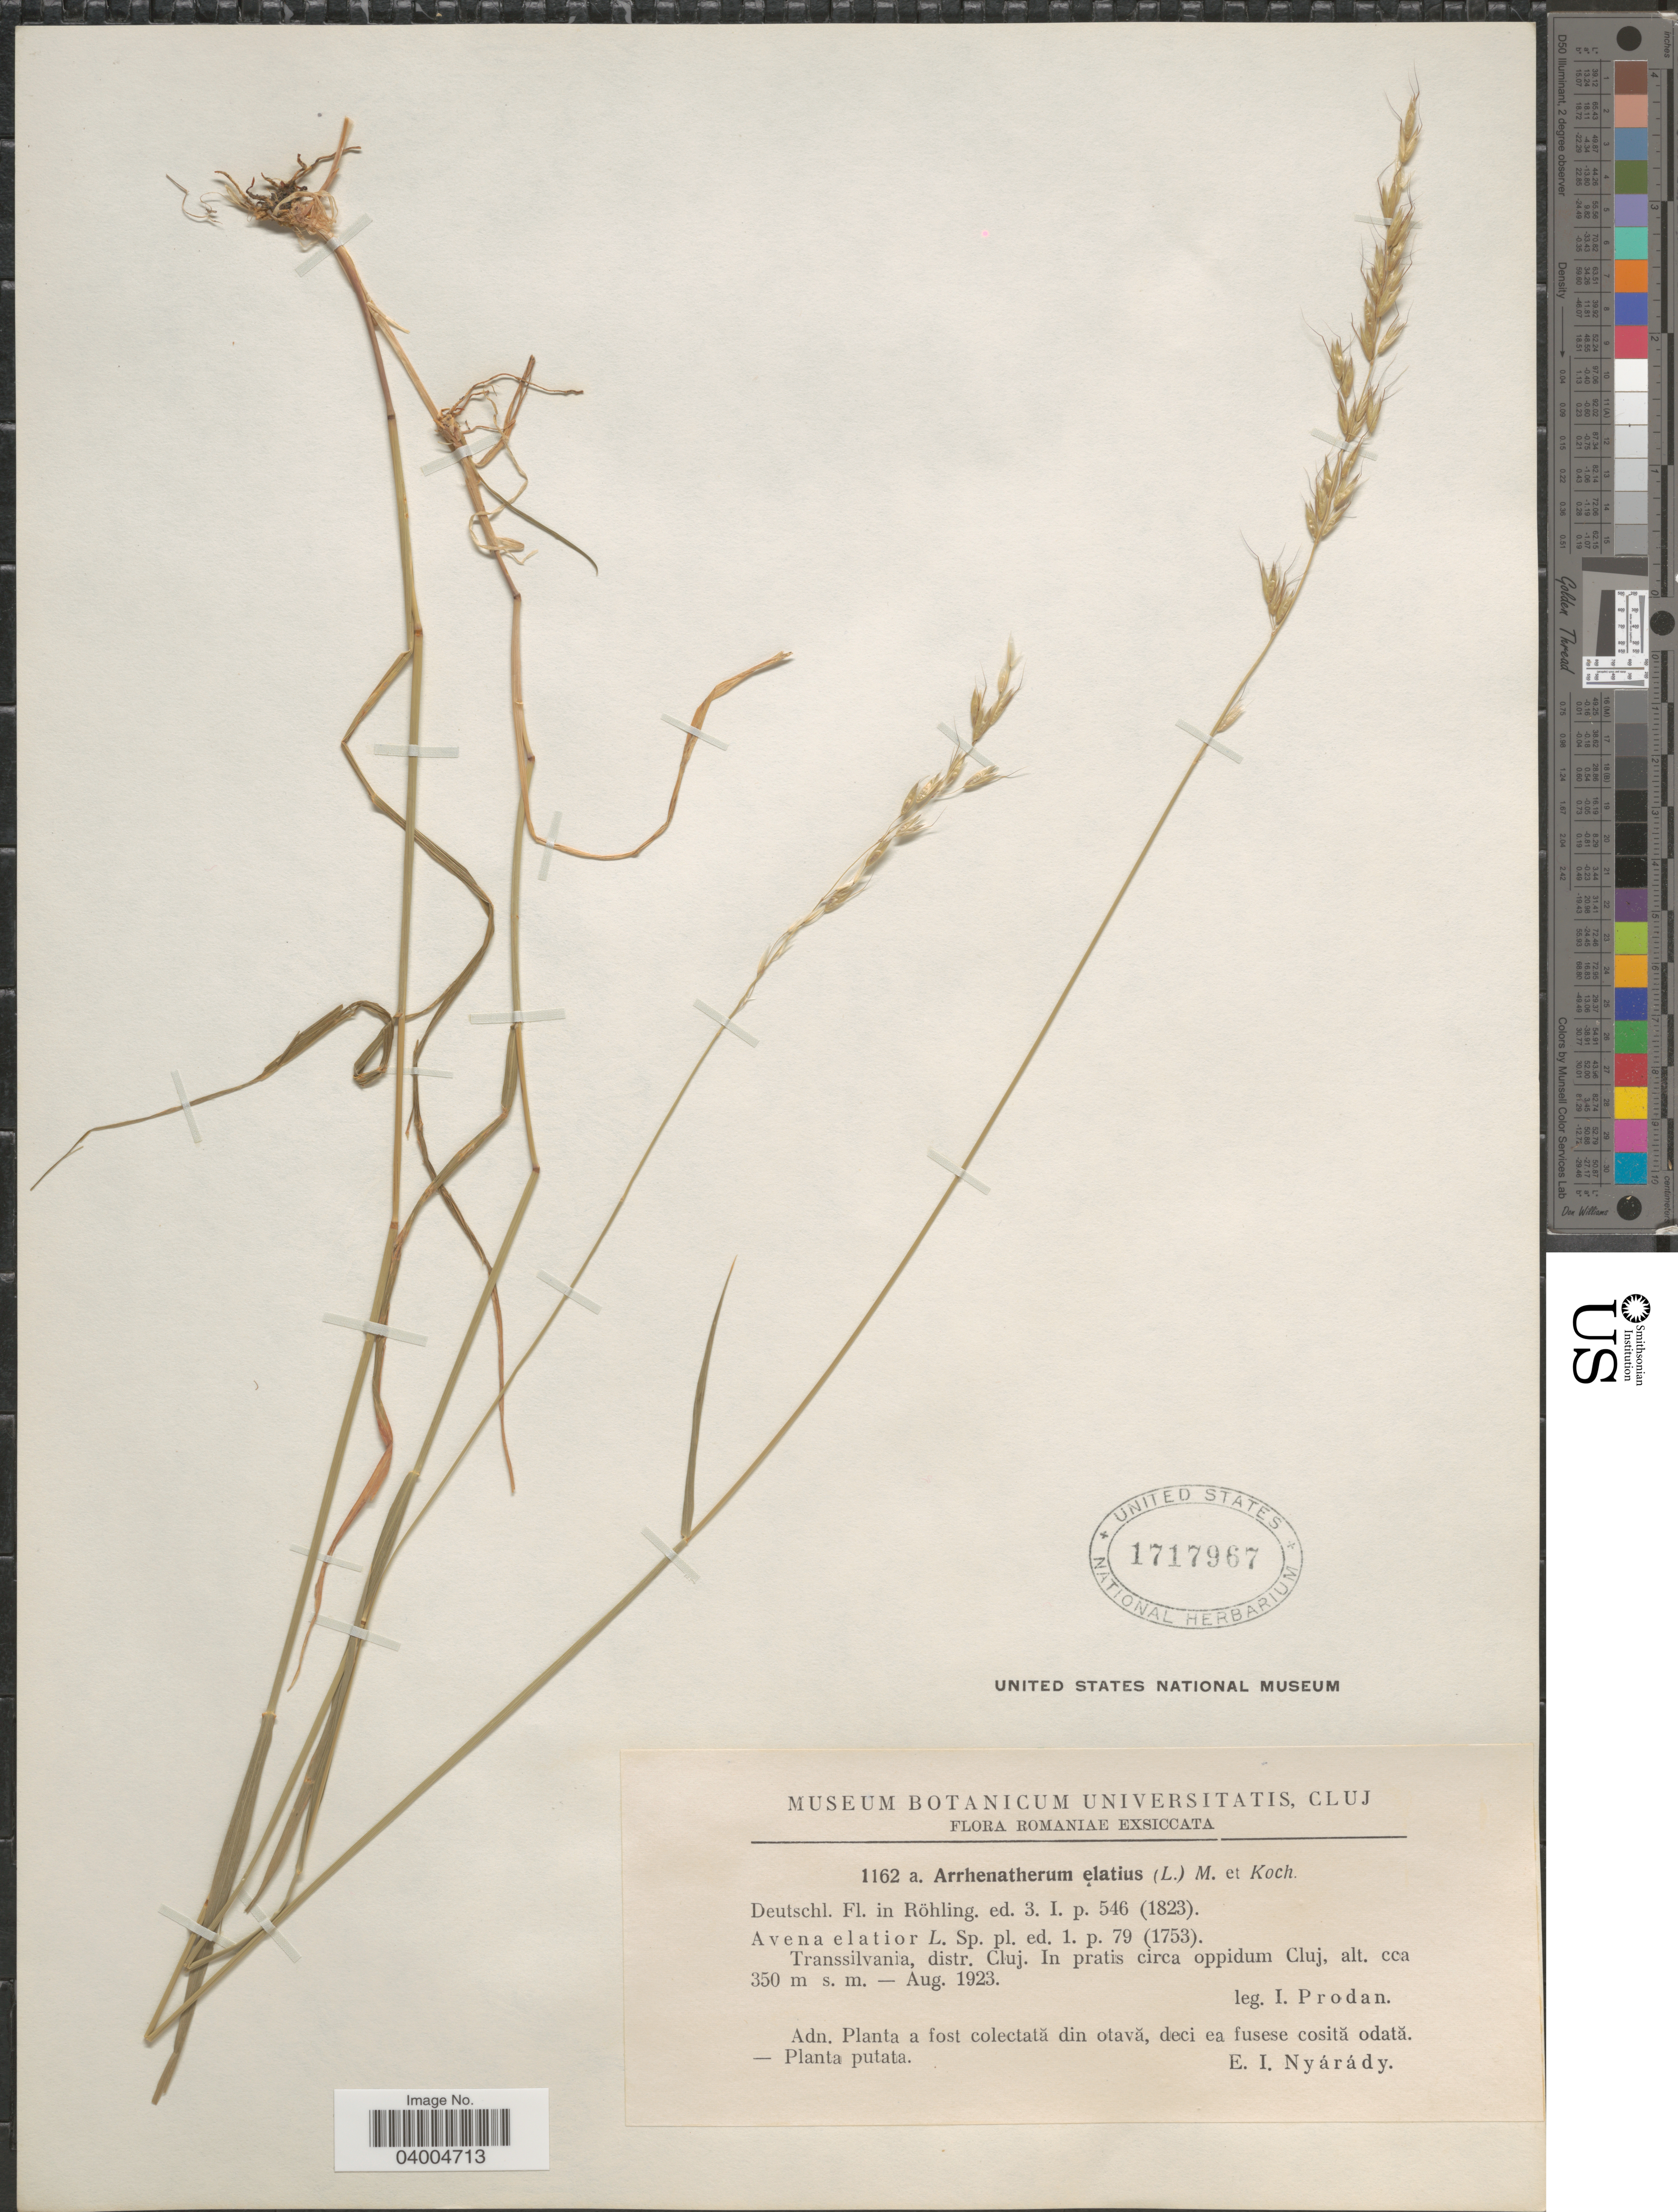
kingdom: Plantae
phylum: Tracheophyta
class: Liliopsida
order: Poales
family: Poaceae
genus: Arrhenatherum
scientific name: Arrhenatherum elatius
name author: (L.) J. Presl & C. Presl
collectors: E. Nyárády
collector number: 1162 a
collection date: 1923-08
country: Romania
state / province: Cluj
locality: Transsilvania, distr. Cluj. In pratis circa oppidum Cluj.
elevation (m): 350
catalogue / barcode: US 1717967